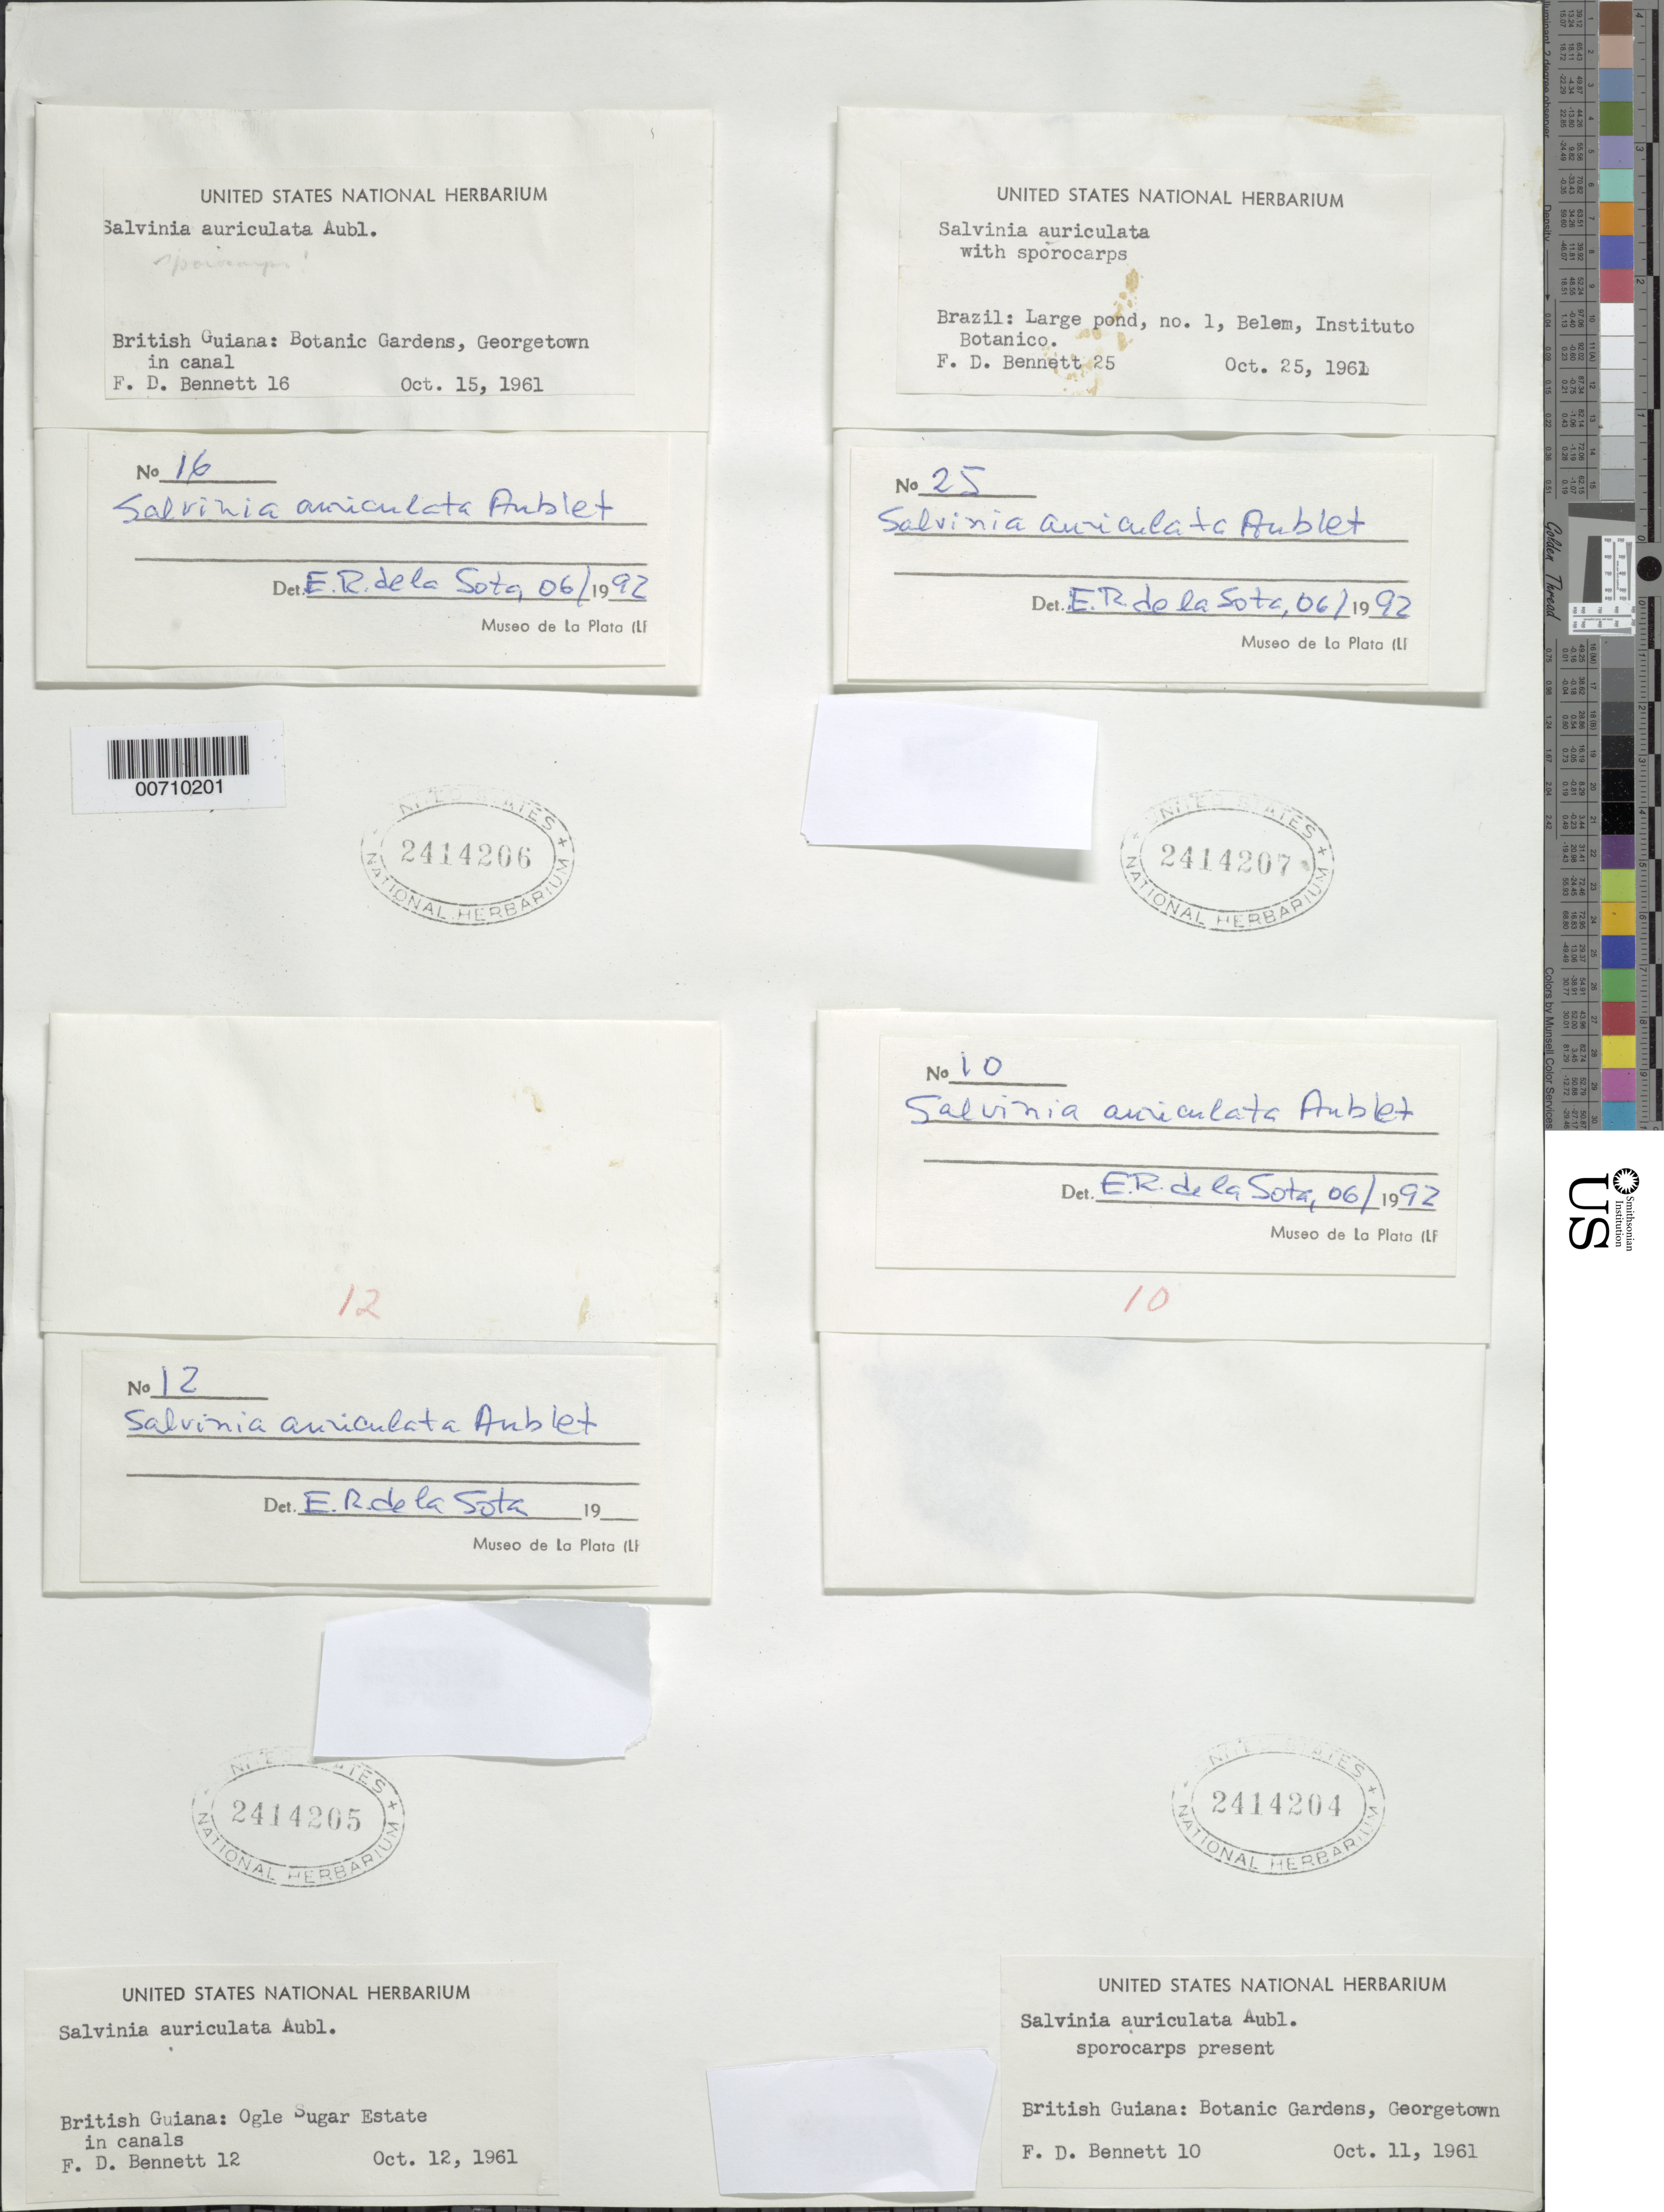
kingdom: Plantae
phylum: Tracheophyta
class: Polypodiopsida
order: Salviniales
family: Salviniaceae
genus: Salvinia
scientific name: Salvinia auriculata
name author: Aubl.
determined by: Sota, E. R. de la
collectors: F. Bennett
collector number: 16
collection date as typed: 15-Oct-61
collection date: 1961-10-15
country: Guyana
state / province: Demerara-Mahaica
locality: Georgetown, Botanic Gardens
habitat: In canals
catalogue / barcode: US 2414206